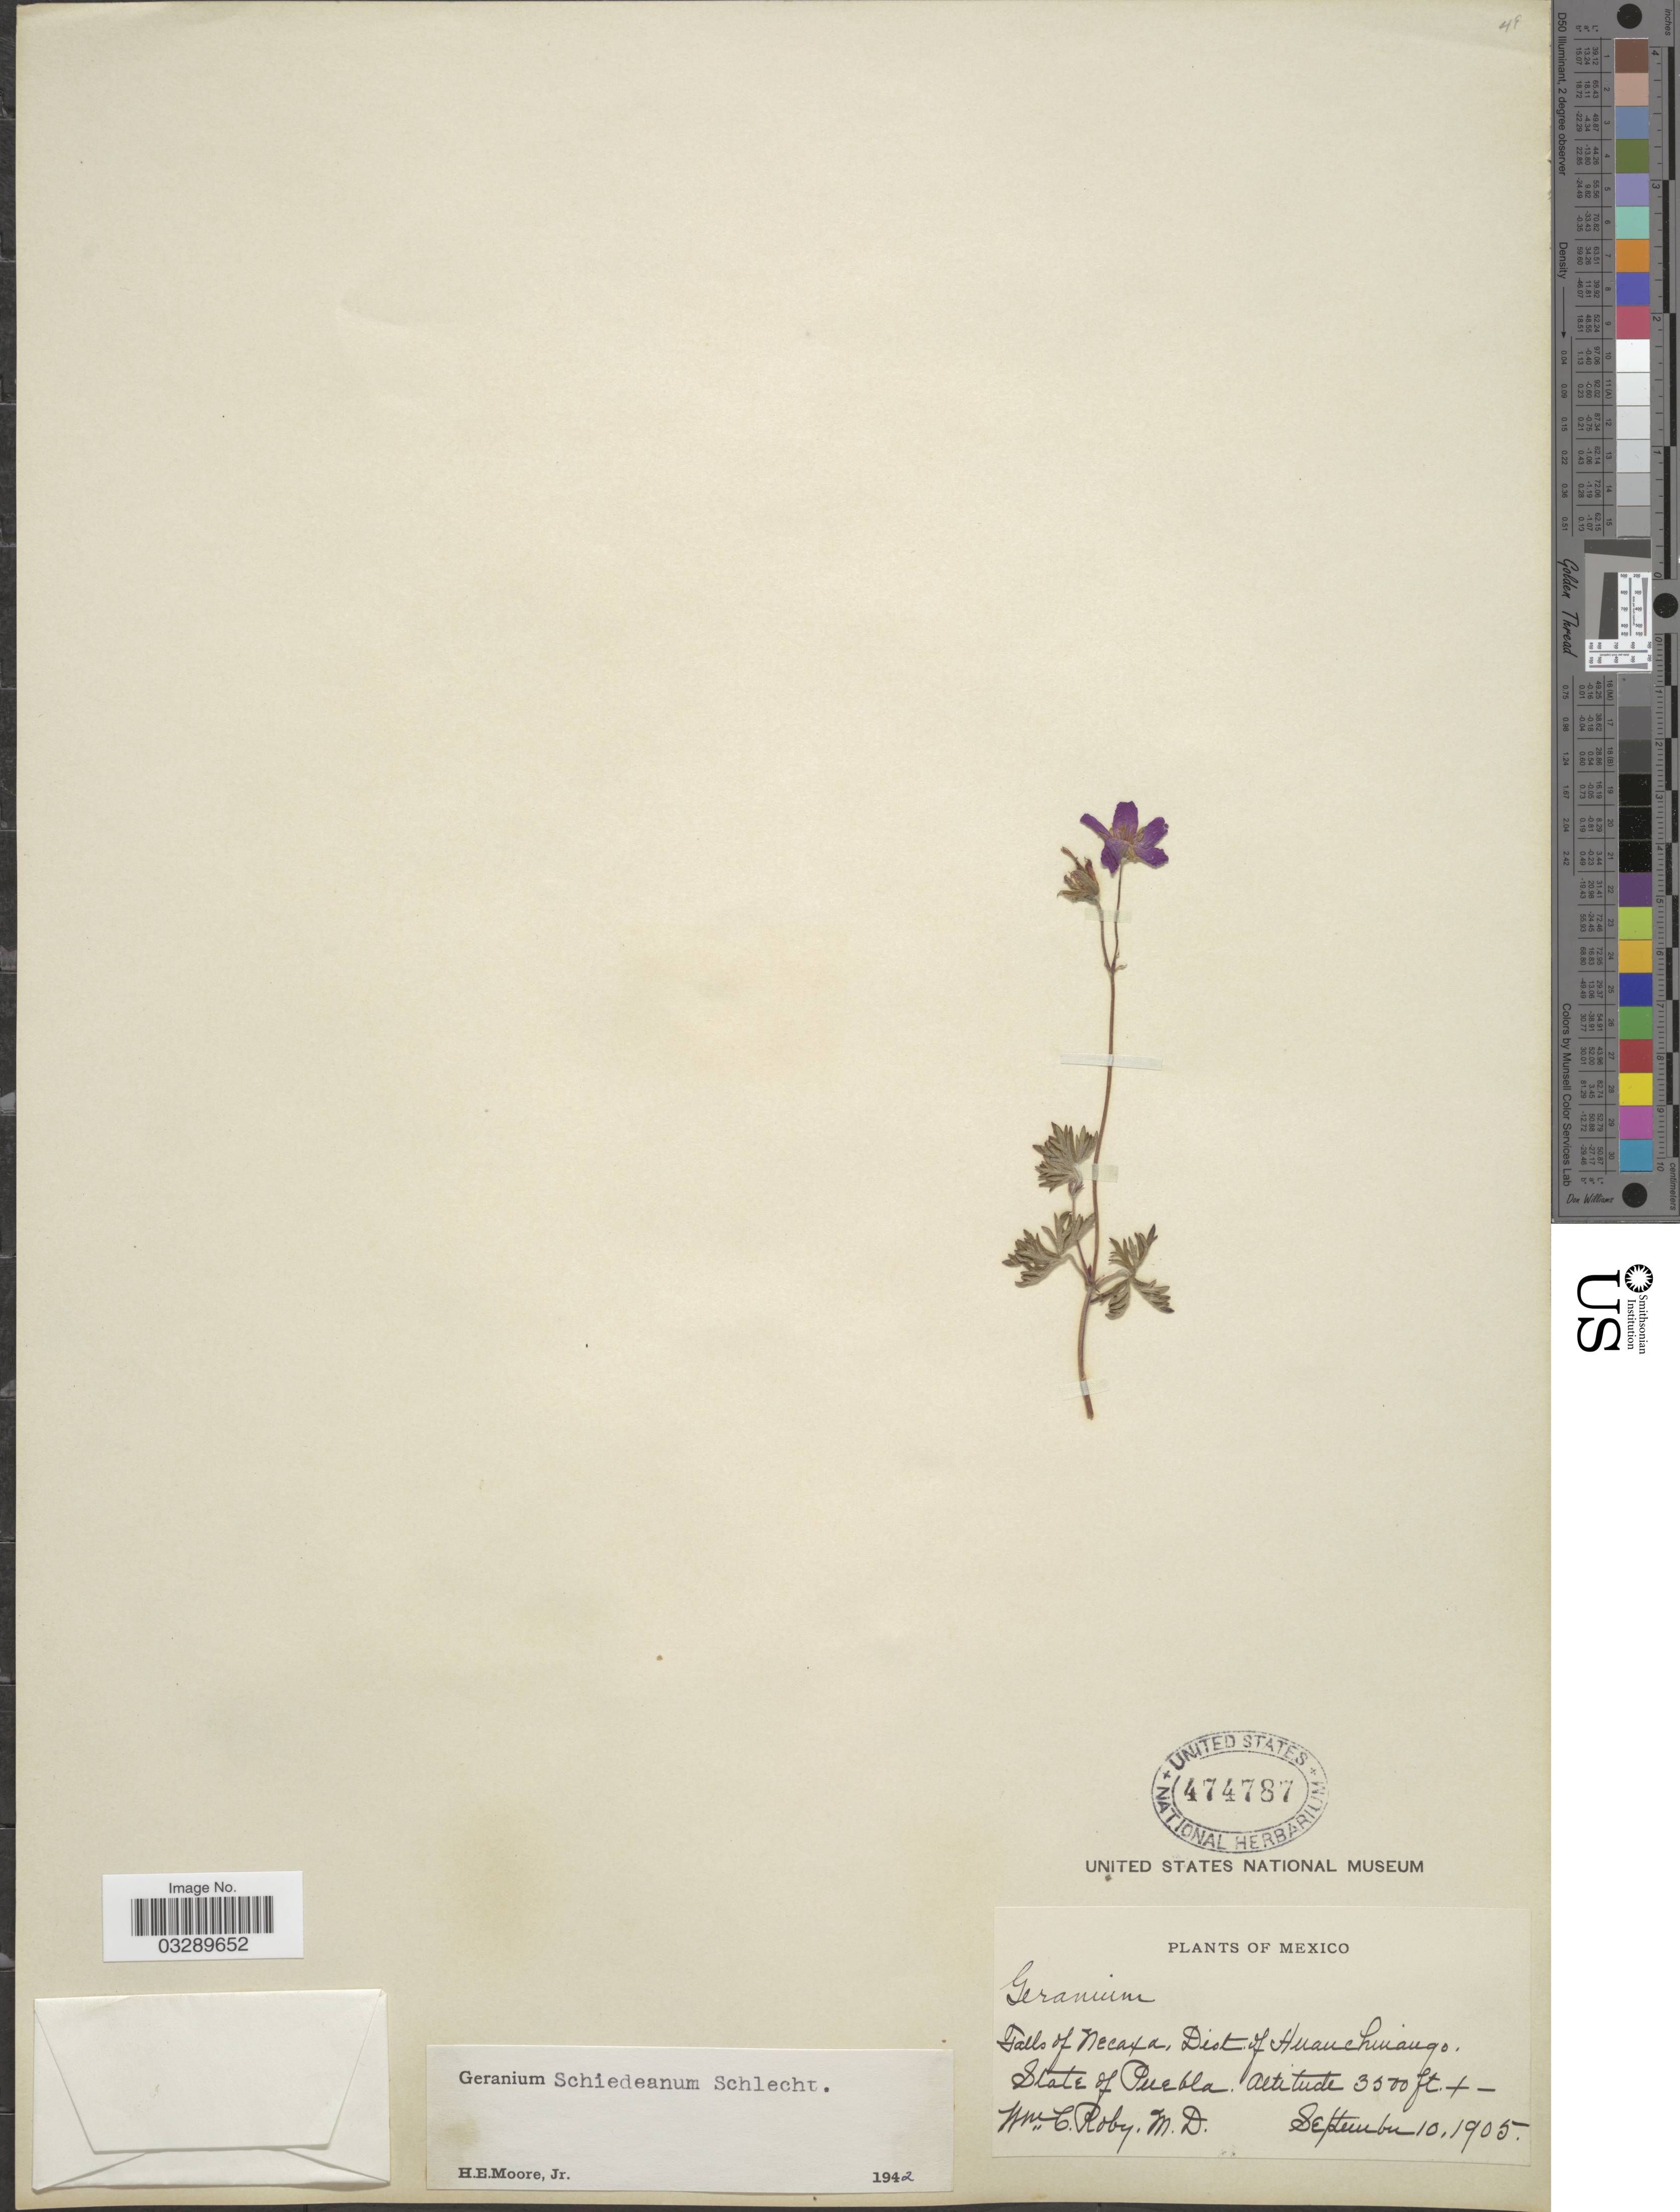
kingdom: Plantae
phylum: Tracheophyta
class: Magnoliopsida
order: Geraniales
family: Geraniaceae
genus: Geranium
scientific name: Geranium schiedeanum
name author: Schltdl.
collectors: W. Roby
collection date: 1905-09-10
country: Mexico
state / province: Puebla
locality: Falls of Necaxa, Dist. of Huanchinango.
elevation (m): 1067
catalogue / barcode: US 474787